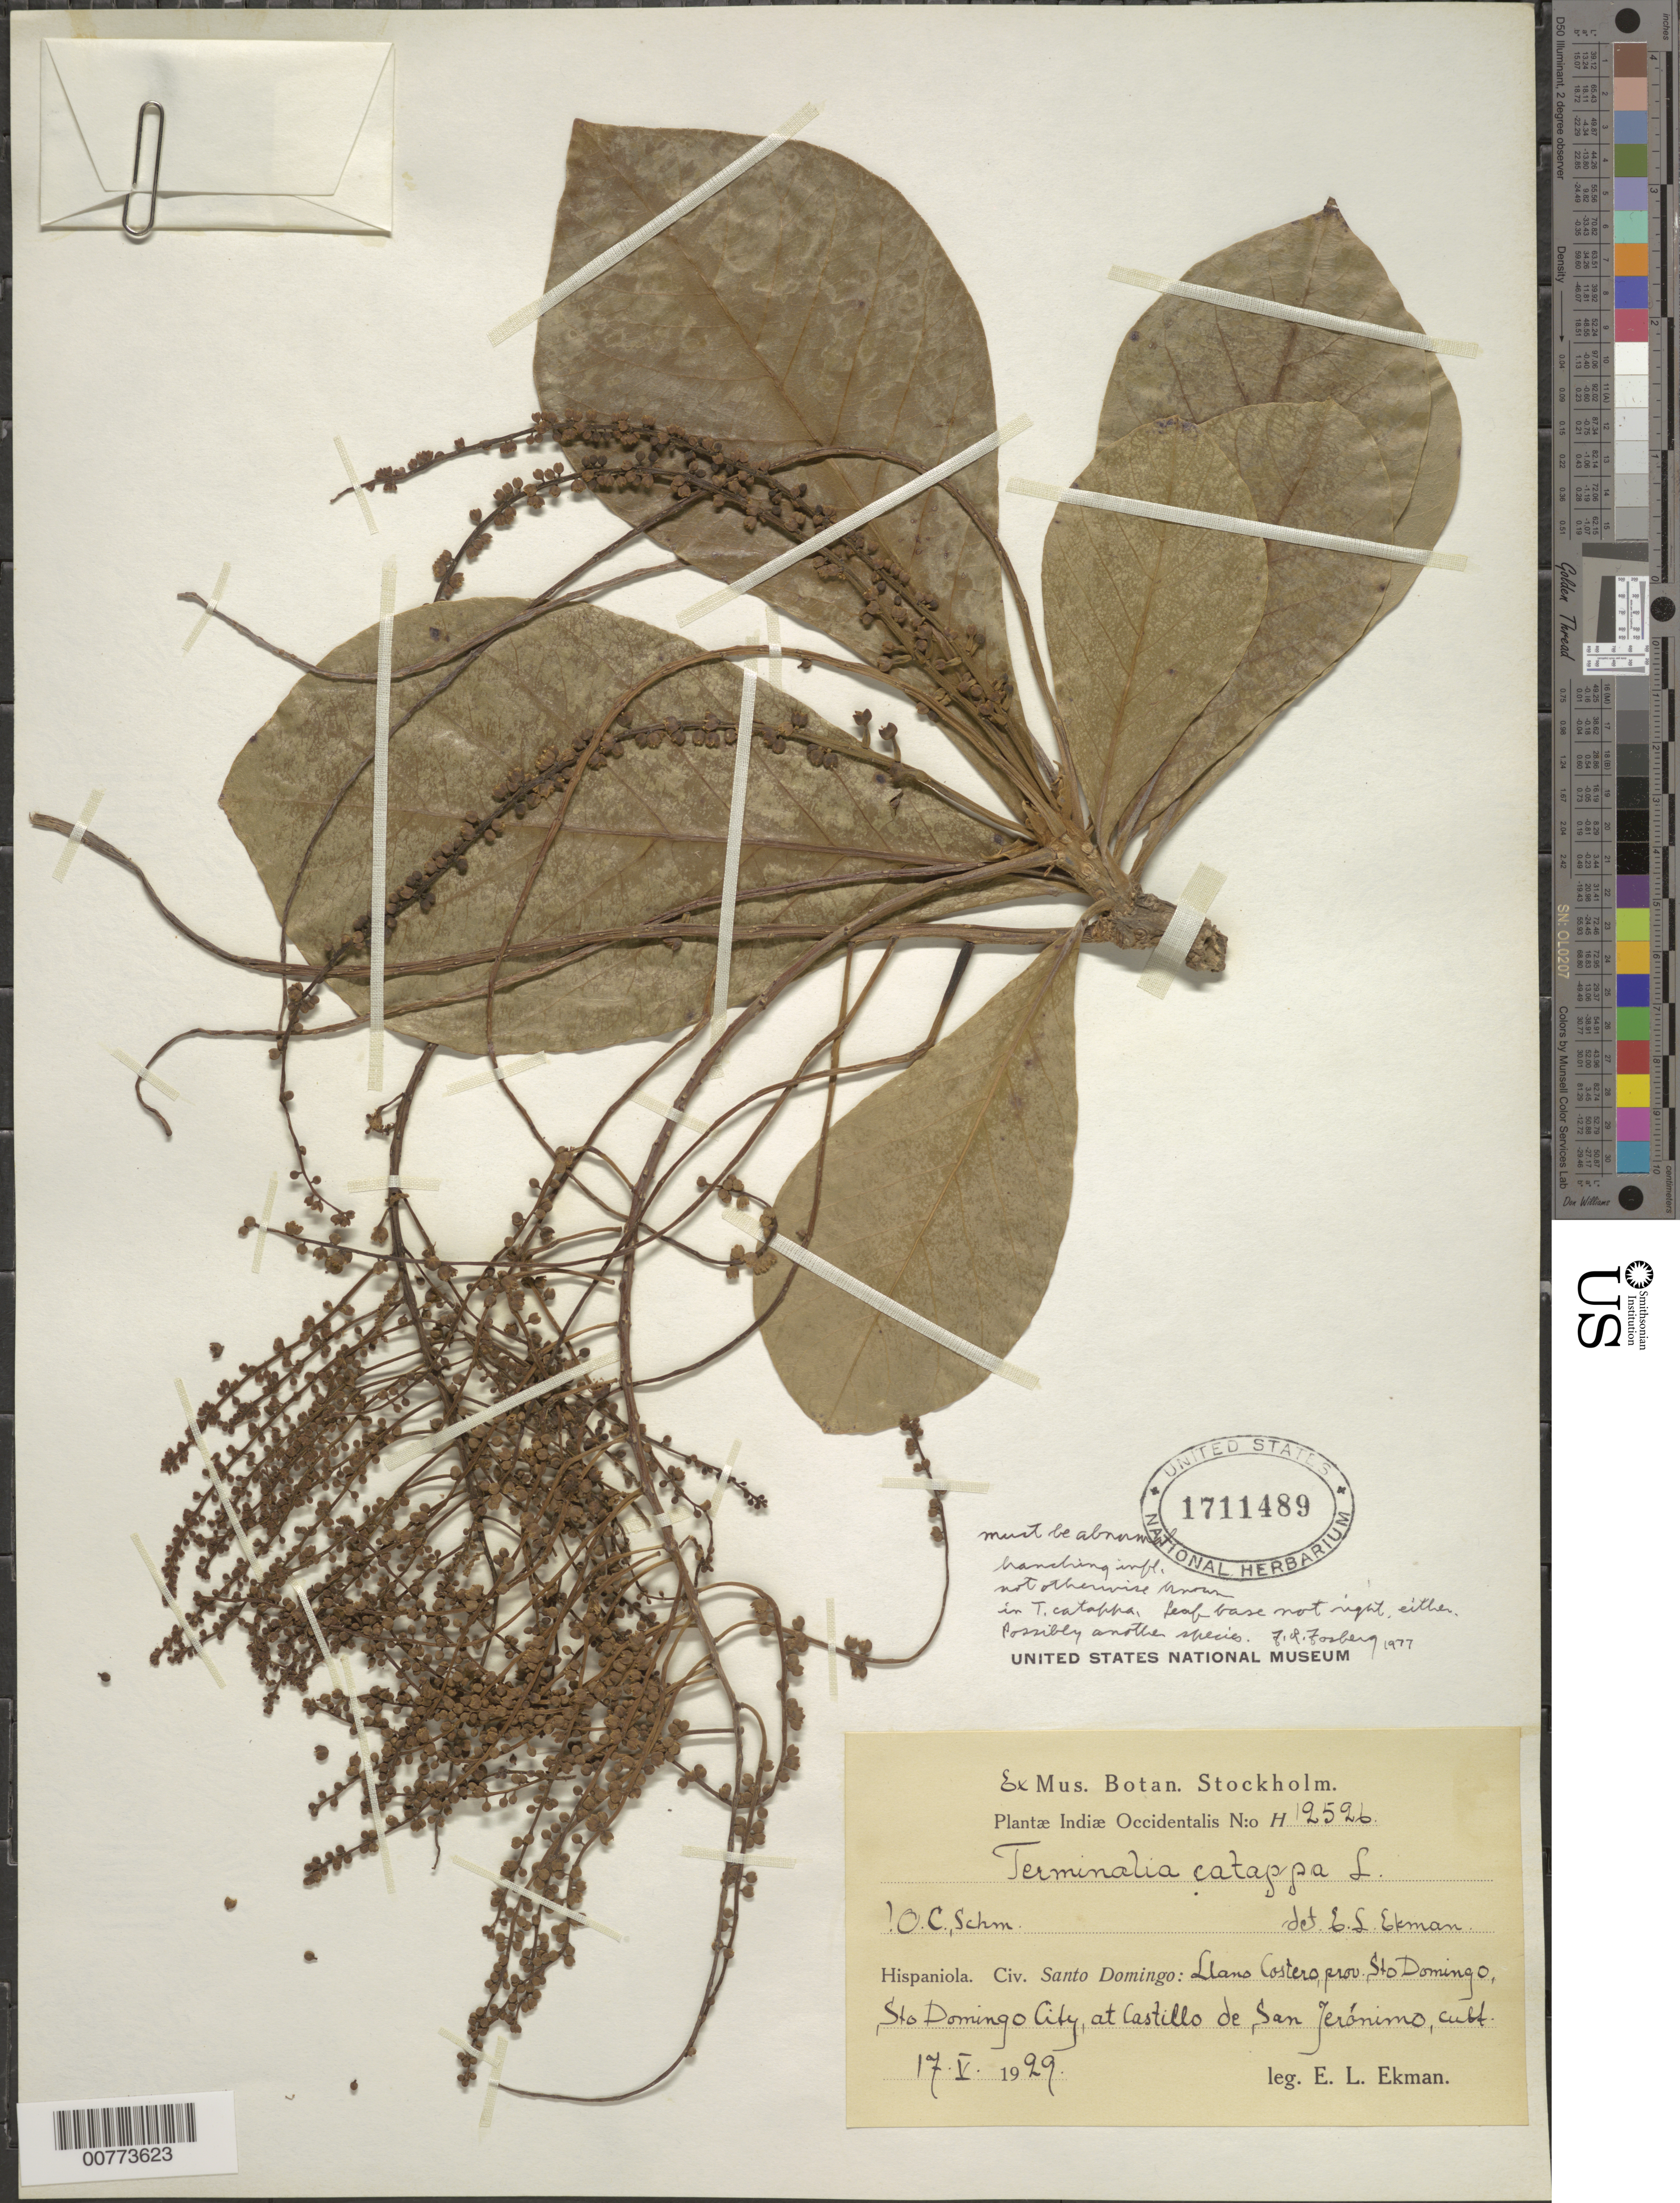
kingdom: Plantae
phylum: Tracheophyta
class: Magnoliopsida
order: Myrtales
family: Combretaceae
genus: Terminalia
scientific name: Terminalia catappa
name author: L.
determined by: Ekman, E. L.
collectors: E. L. Ekman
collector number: H 1259b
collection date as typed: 17 May 1929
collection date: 1929-05-17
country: Dominican Republic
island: Hispaniola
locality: Prov. Sto. Domingo, Sto.Domingo City, Llano Costero, at Castillo de San Jerónimo.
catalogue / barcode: US 1711489